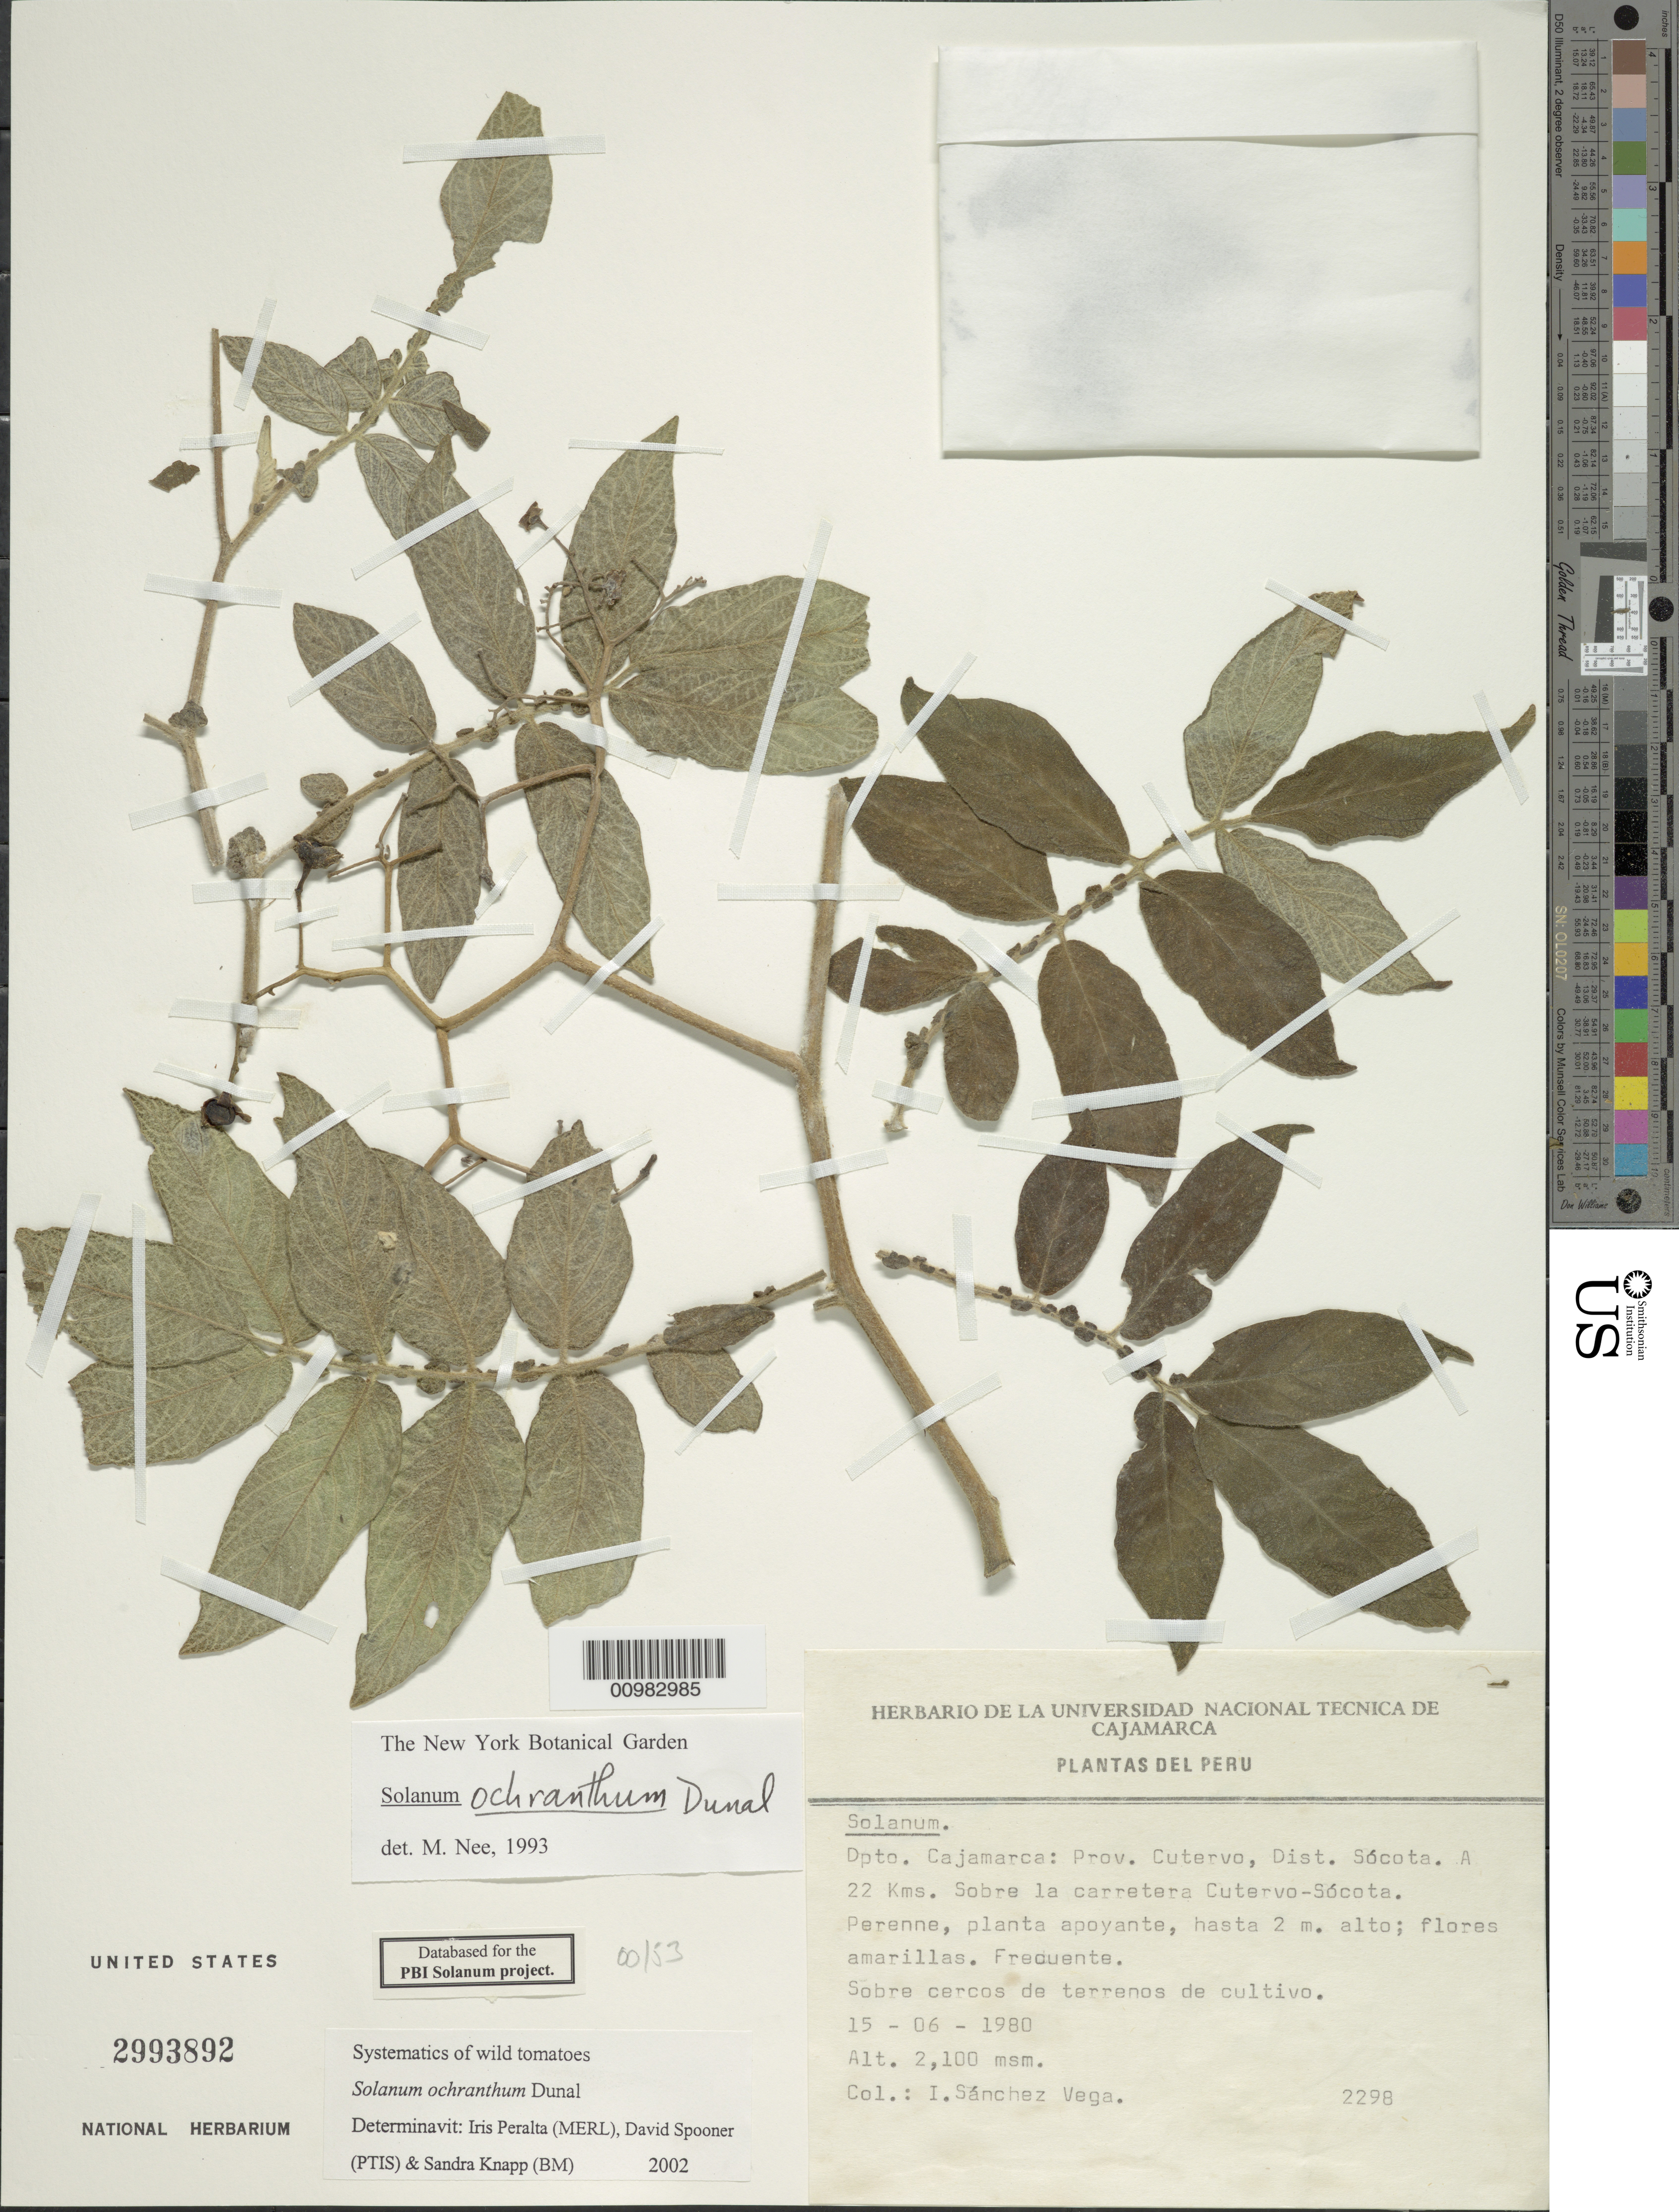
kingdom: Plantae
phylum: Tracheophyta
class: Magnoliopsida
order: Solanales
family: Solanaceae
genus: Solanum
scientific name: Solanum ochranthum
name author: Dunal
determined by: Knapp, S. D.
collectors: I. M. Sánchez Vega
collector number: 2298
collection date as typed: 15 Jun 1980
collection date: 1980-06-15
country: Peru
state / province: Cajamarca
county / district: Cutervo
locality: Dist. Socotá, a 22 km sobre la carretera Cutervo-Socotá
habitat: sobre cercos de terrenos de cultivo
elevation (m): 2100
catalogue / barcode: US 2993892